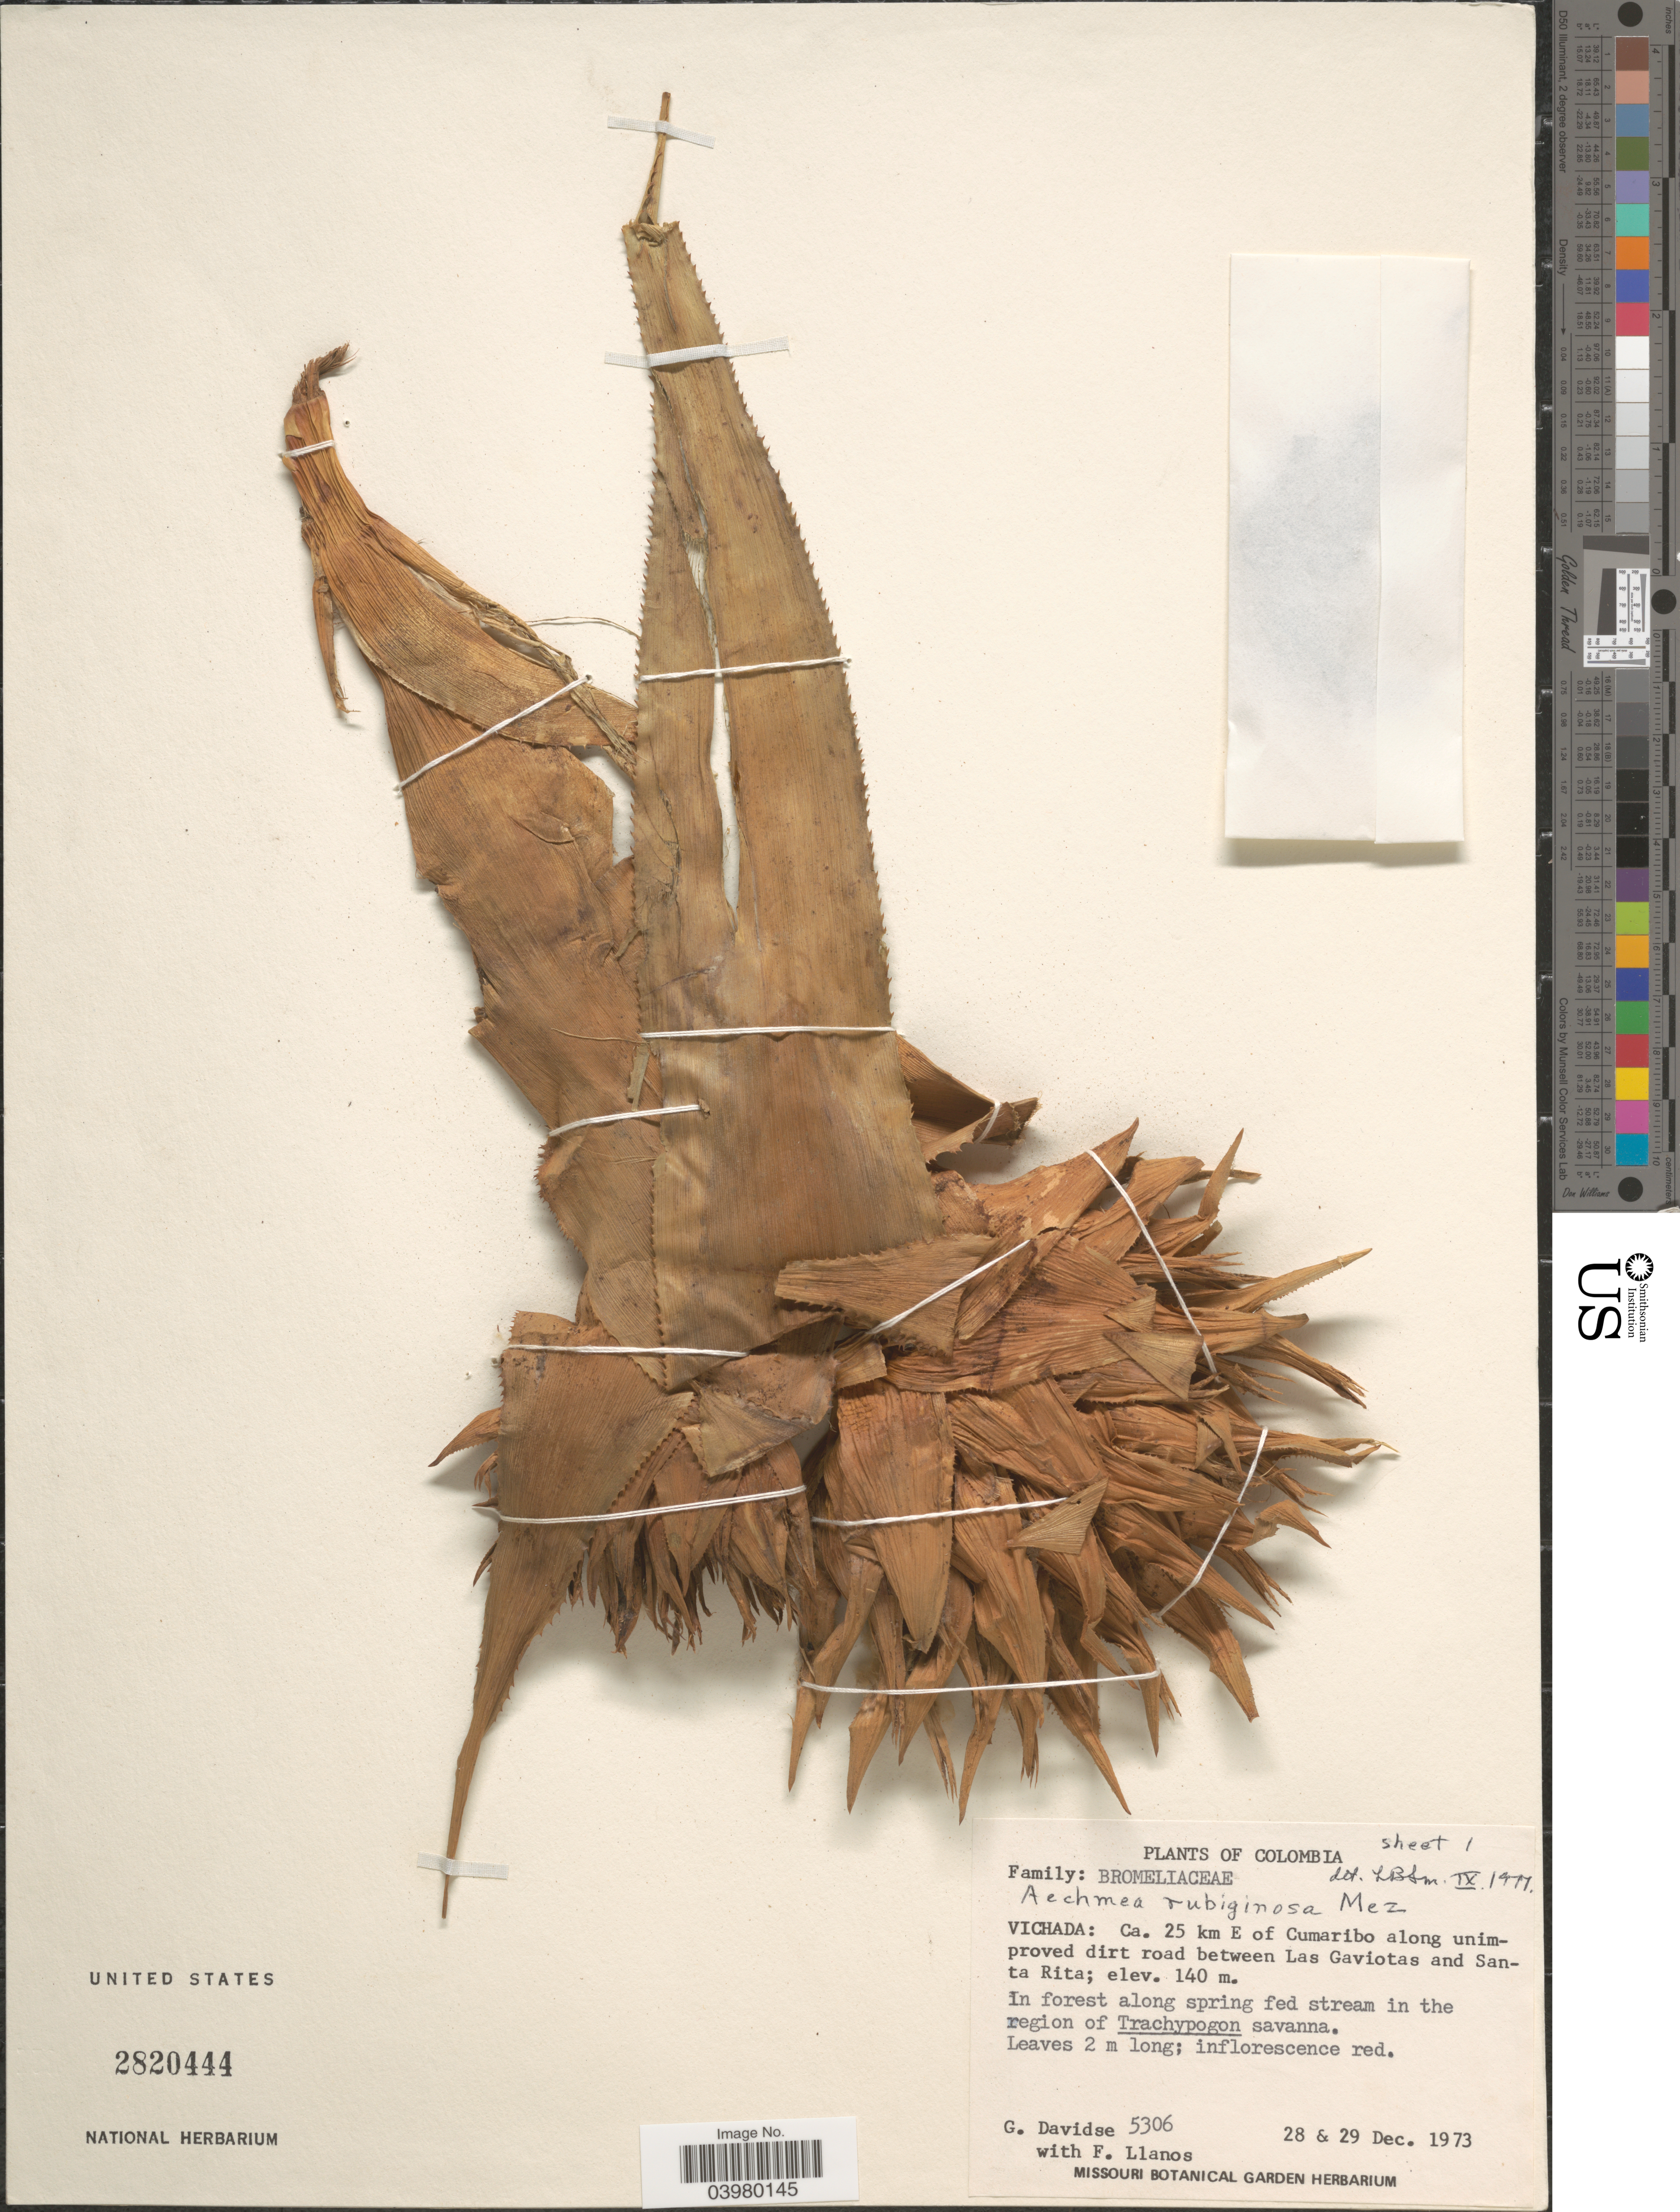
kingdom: Plantae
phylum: Tracheophyta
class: Liliopsida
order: Poales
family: Bromeliaceae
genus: Aechmea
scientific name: Aechmea rubiginosa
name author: Mez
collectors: G. Davidse & F. Llanos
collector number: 5306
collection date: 1973-12-28/1973-12-29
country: Colombia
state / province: Vichada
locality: Ca. 25 km E of Cumaribo along unimproved dirt road between Las Gaviotas and Santa Rita; In forest along spring fed stream in the region of Trachypogon savanna.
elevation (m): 140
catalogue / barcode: US 2820444